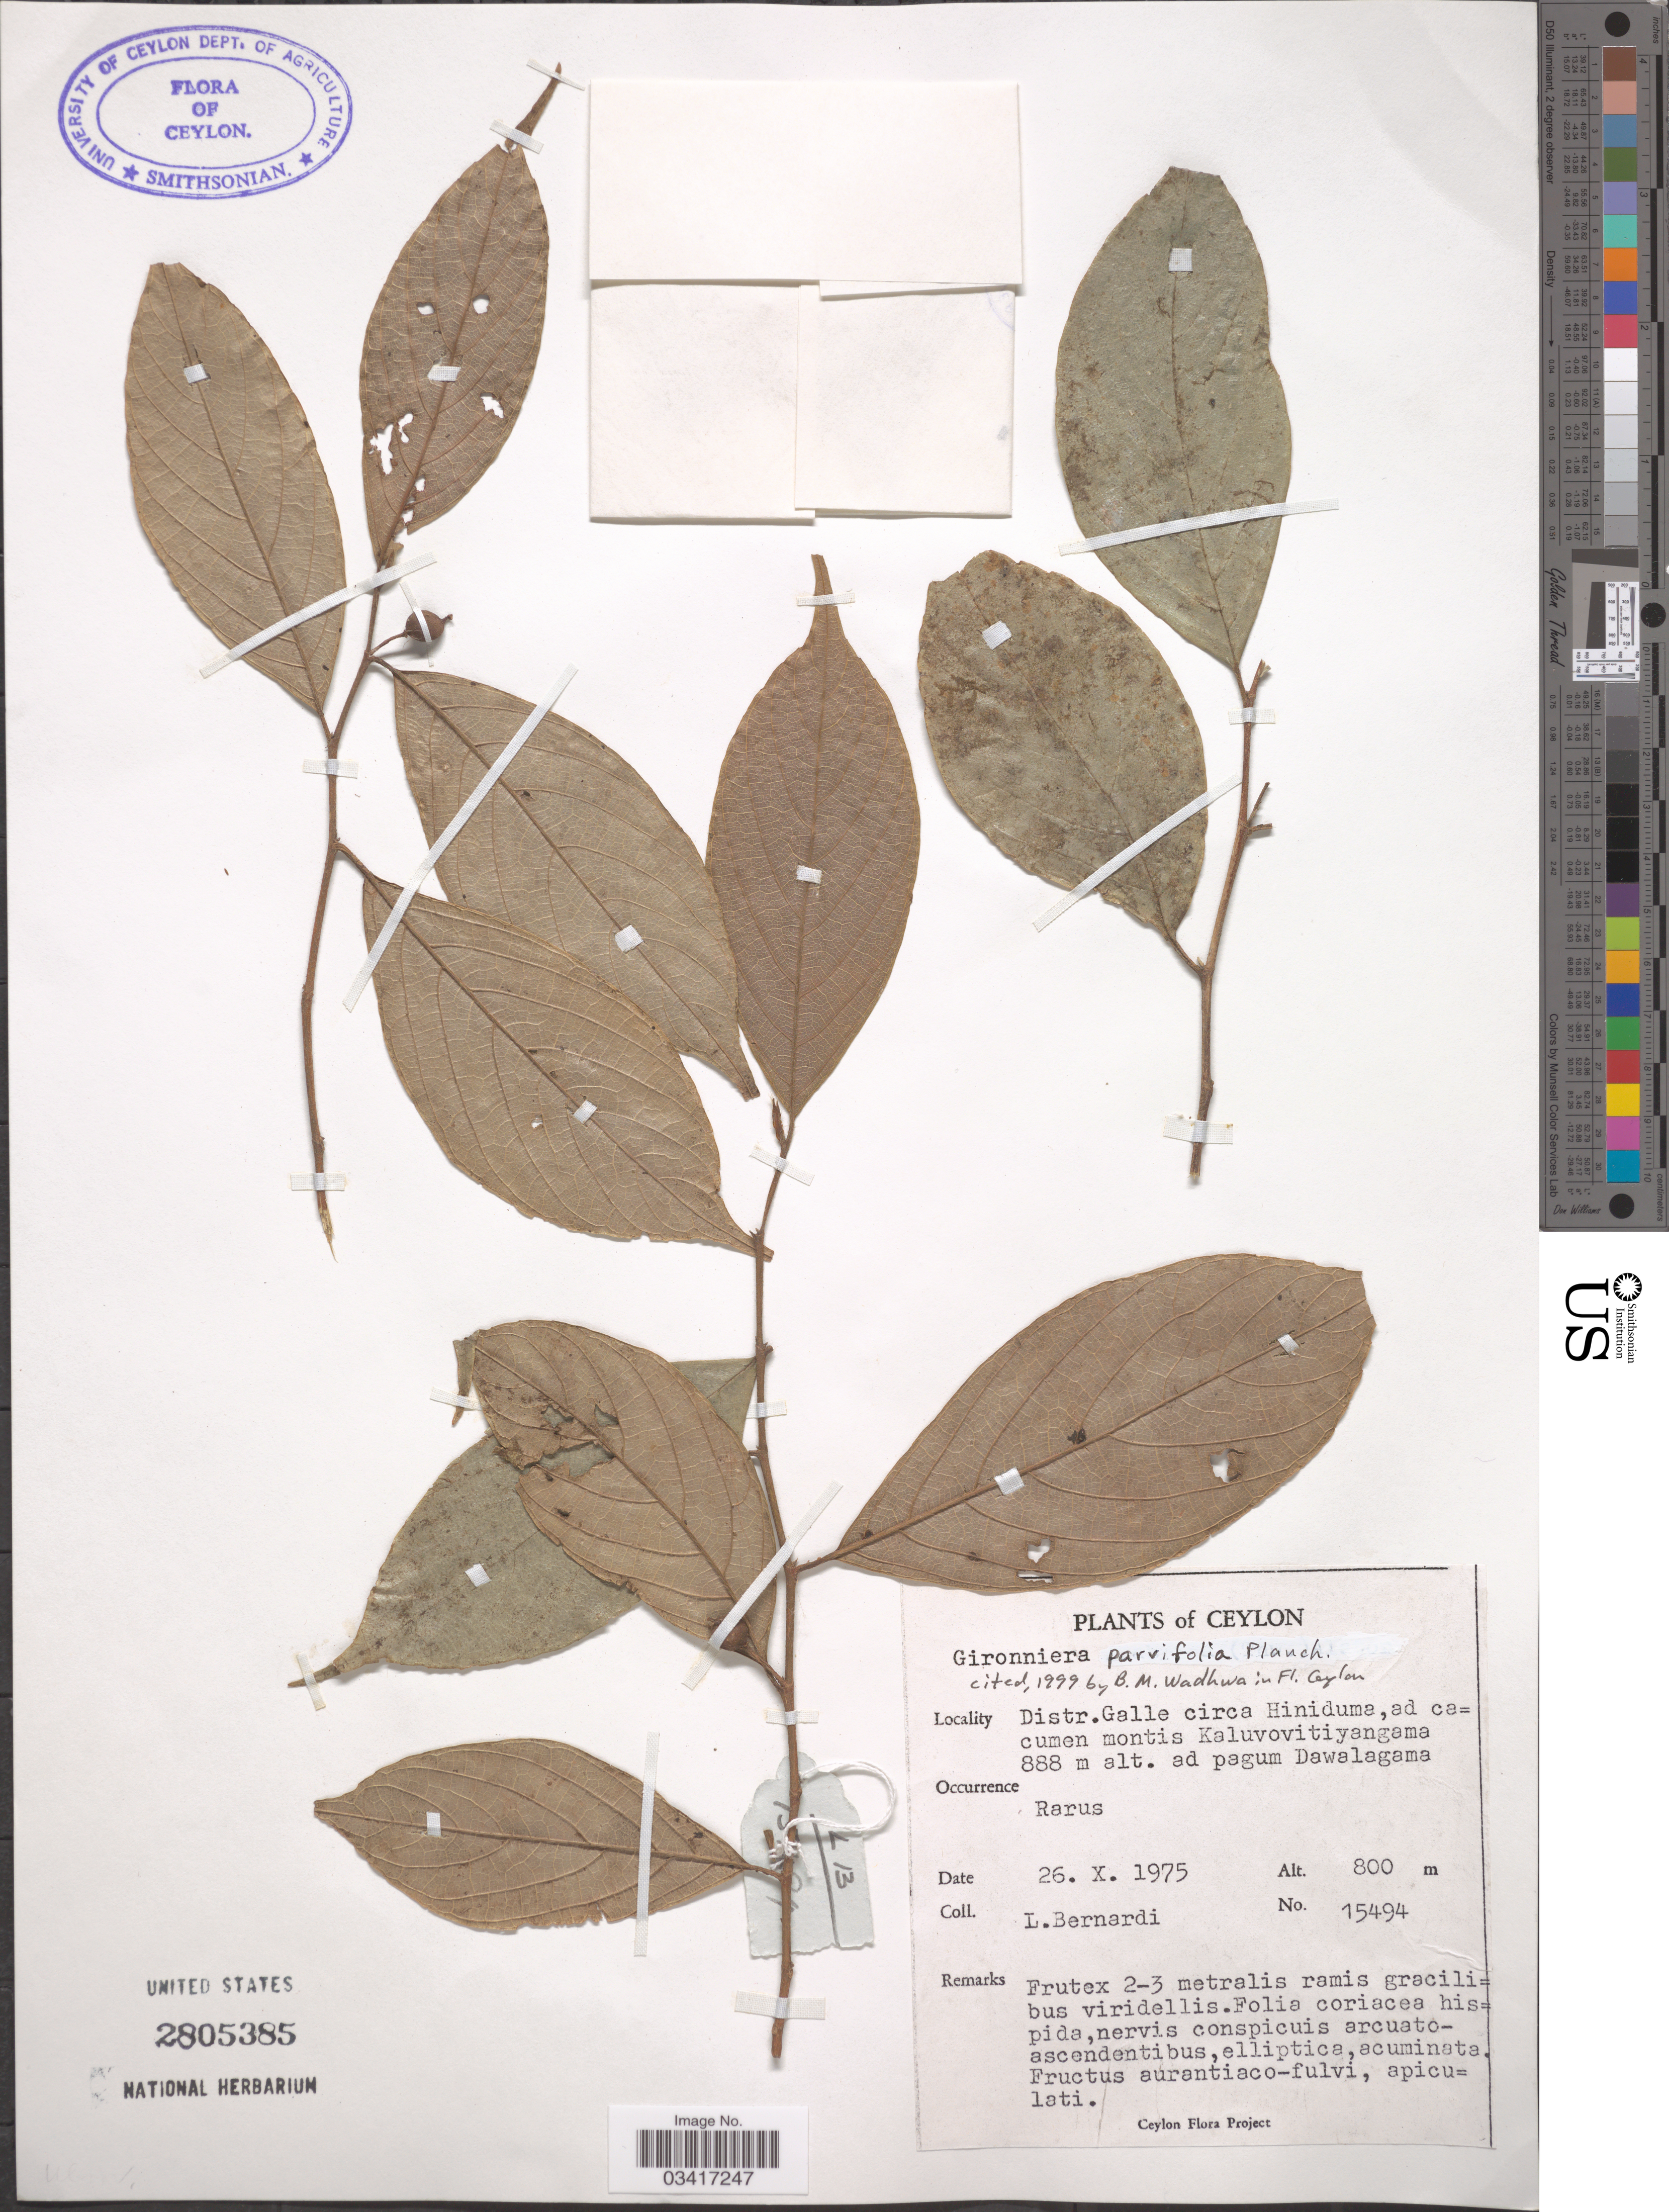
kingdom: Plantae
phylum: Tracheophyta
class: Magnoliopsida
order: Rosales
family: Cannabaceae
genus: Gironniera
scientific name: Gironniera parvifolia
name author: Planch.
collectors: L. Bernardi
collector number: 15494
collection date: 1975-10-26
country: Sri Lanka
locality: Ceylon. Distr. Galle circa Hiniduma, ad cacumen montis Kaluvovitiyangama ad pagum Dawalagama.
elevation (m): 800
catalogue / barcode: US 2805385